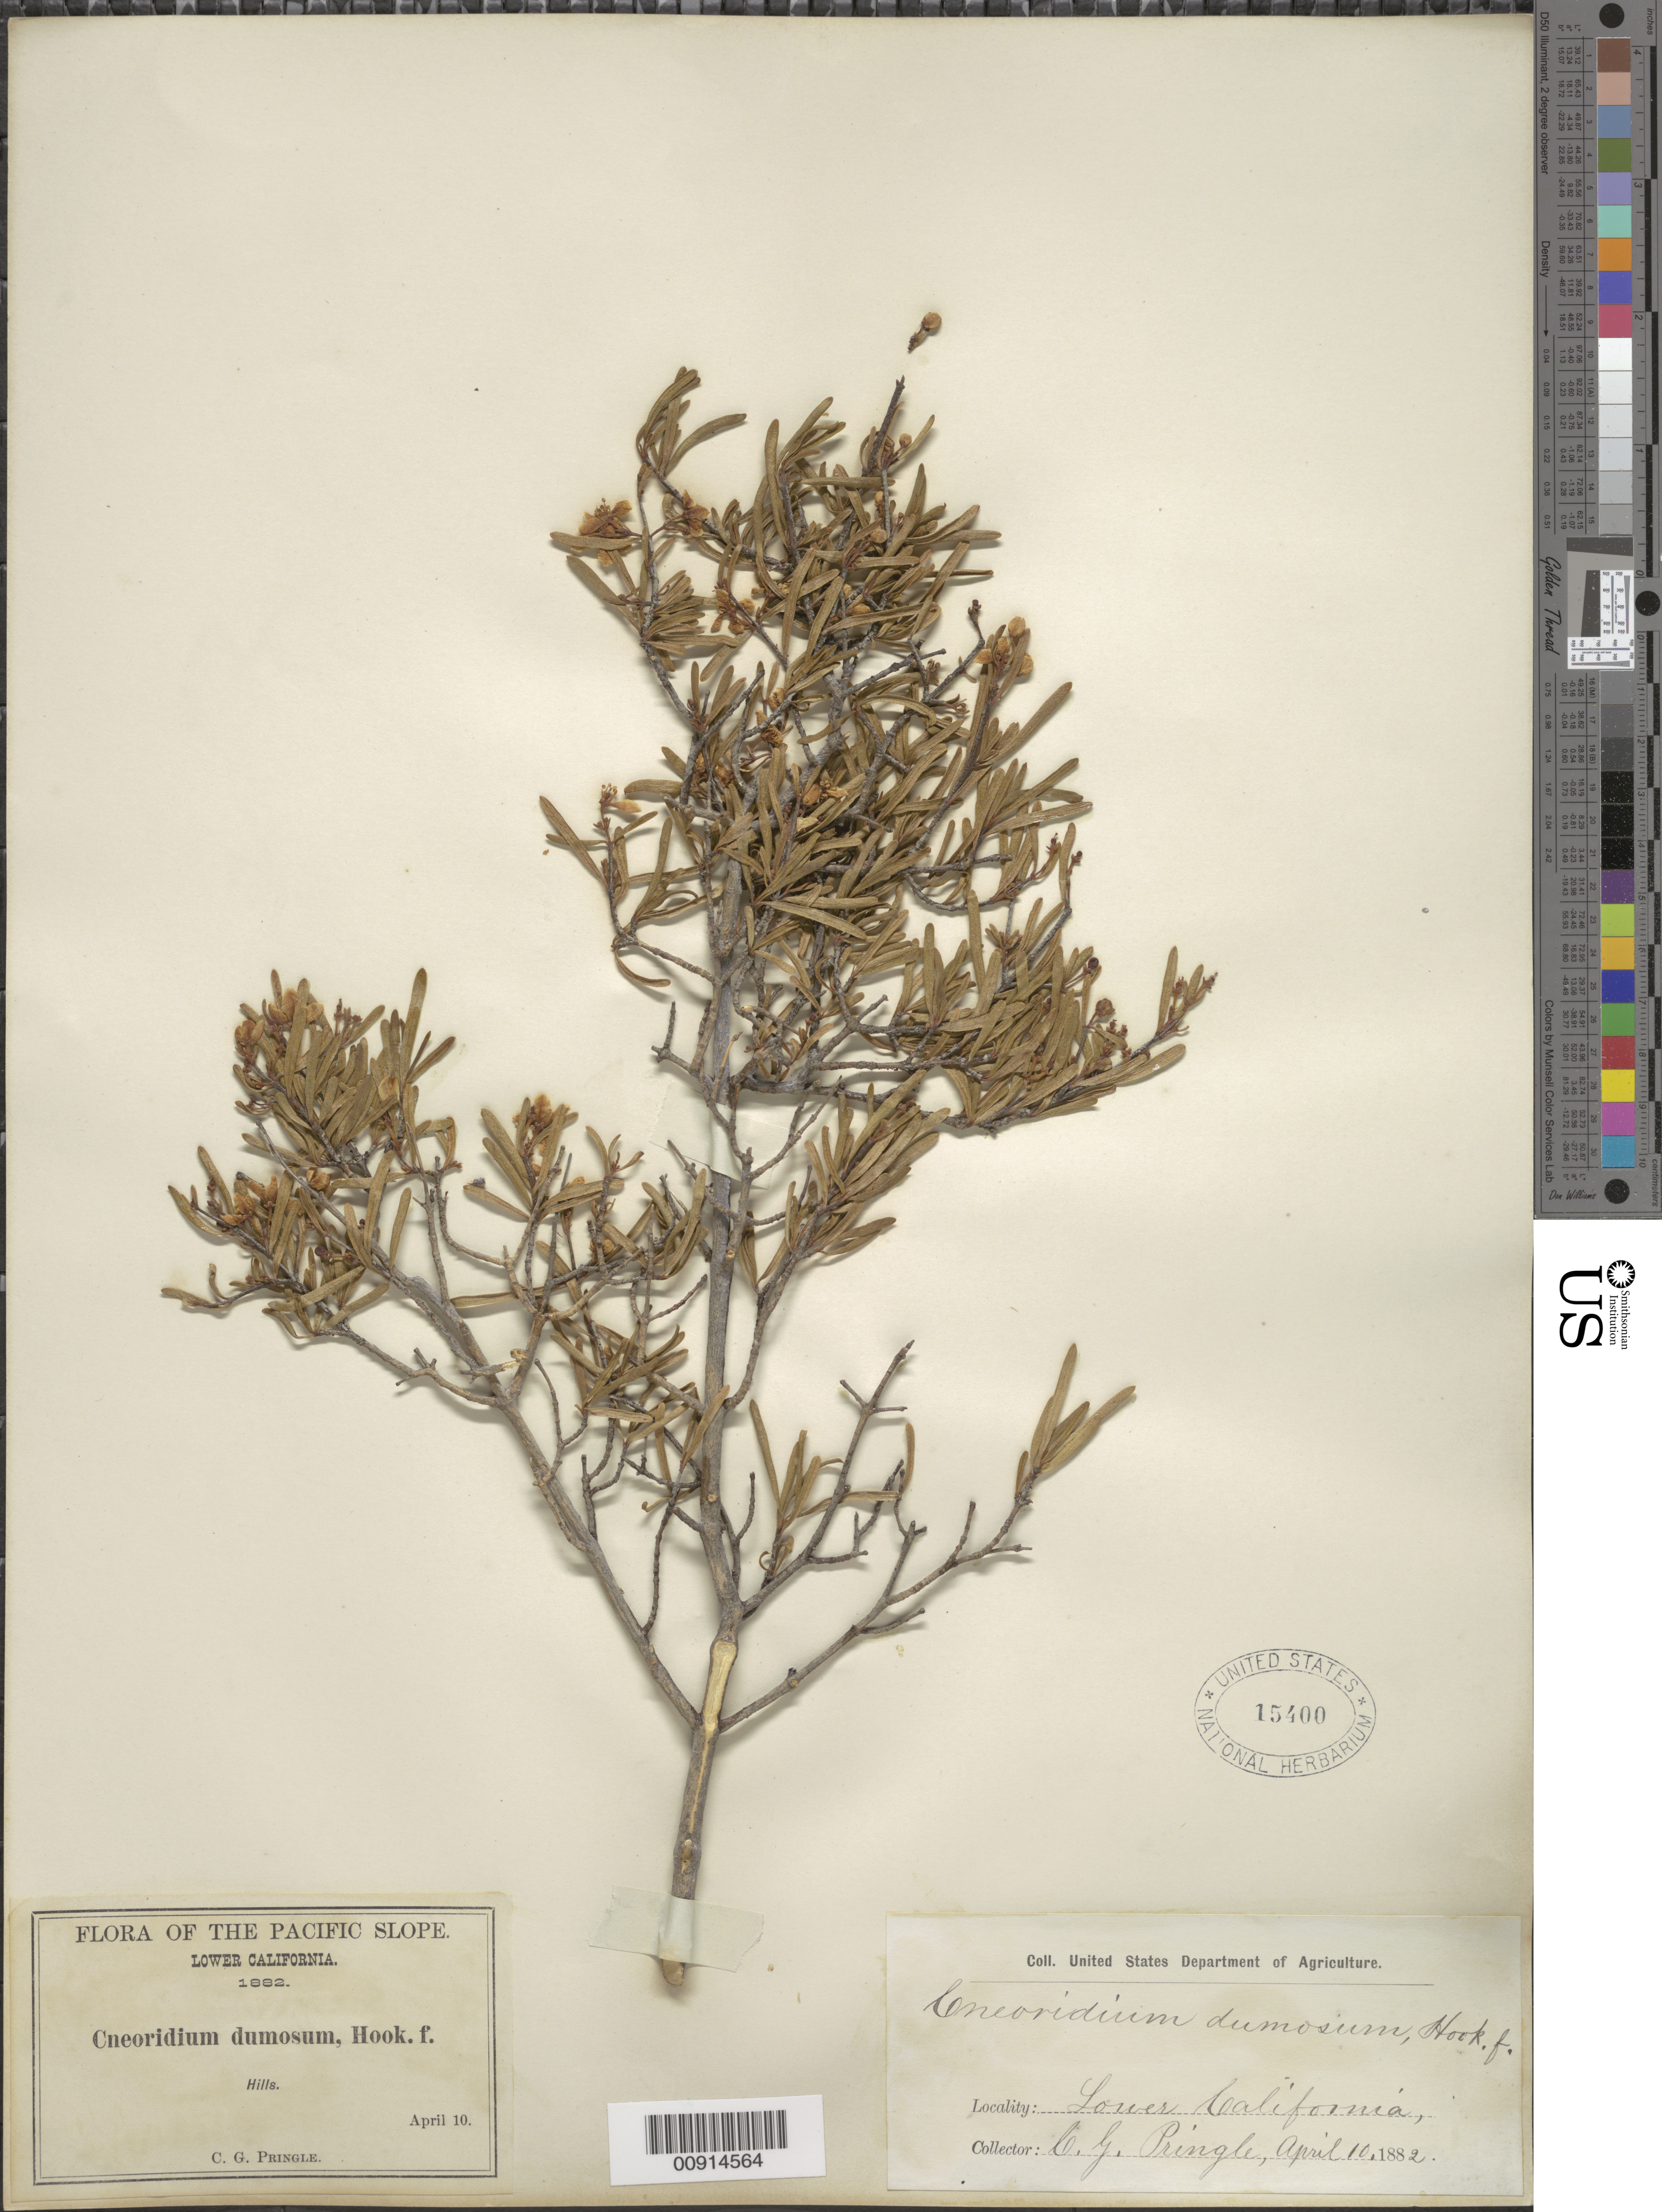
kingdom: Plantae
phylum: Tracheophyta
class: Magnoliopsida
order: Sapindales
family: Rutaceae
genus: Cneoridium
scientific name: Cneoridium dumosum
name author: (Nutt. ex Torr. & A. Gray) Hook. f. ex Baill.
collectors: C. G. Pringle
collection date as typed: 10 Apr 1882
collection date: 1882-04-10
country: Mexico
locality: Lower California. Pacific Slope.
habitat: Hills.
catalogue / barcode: US 15400